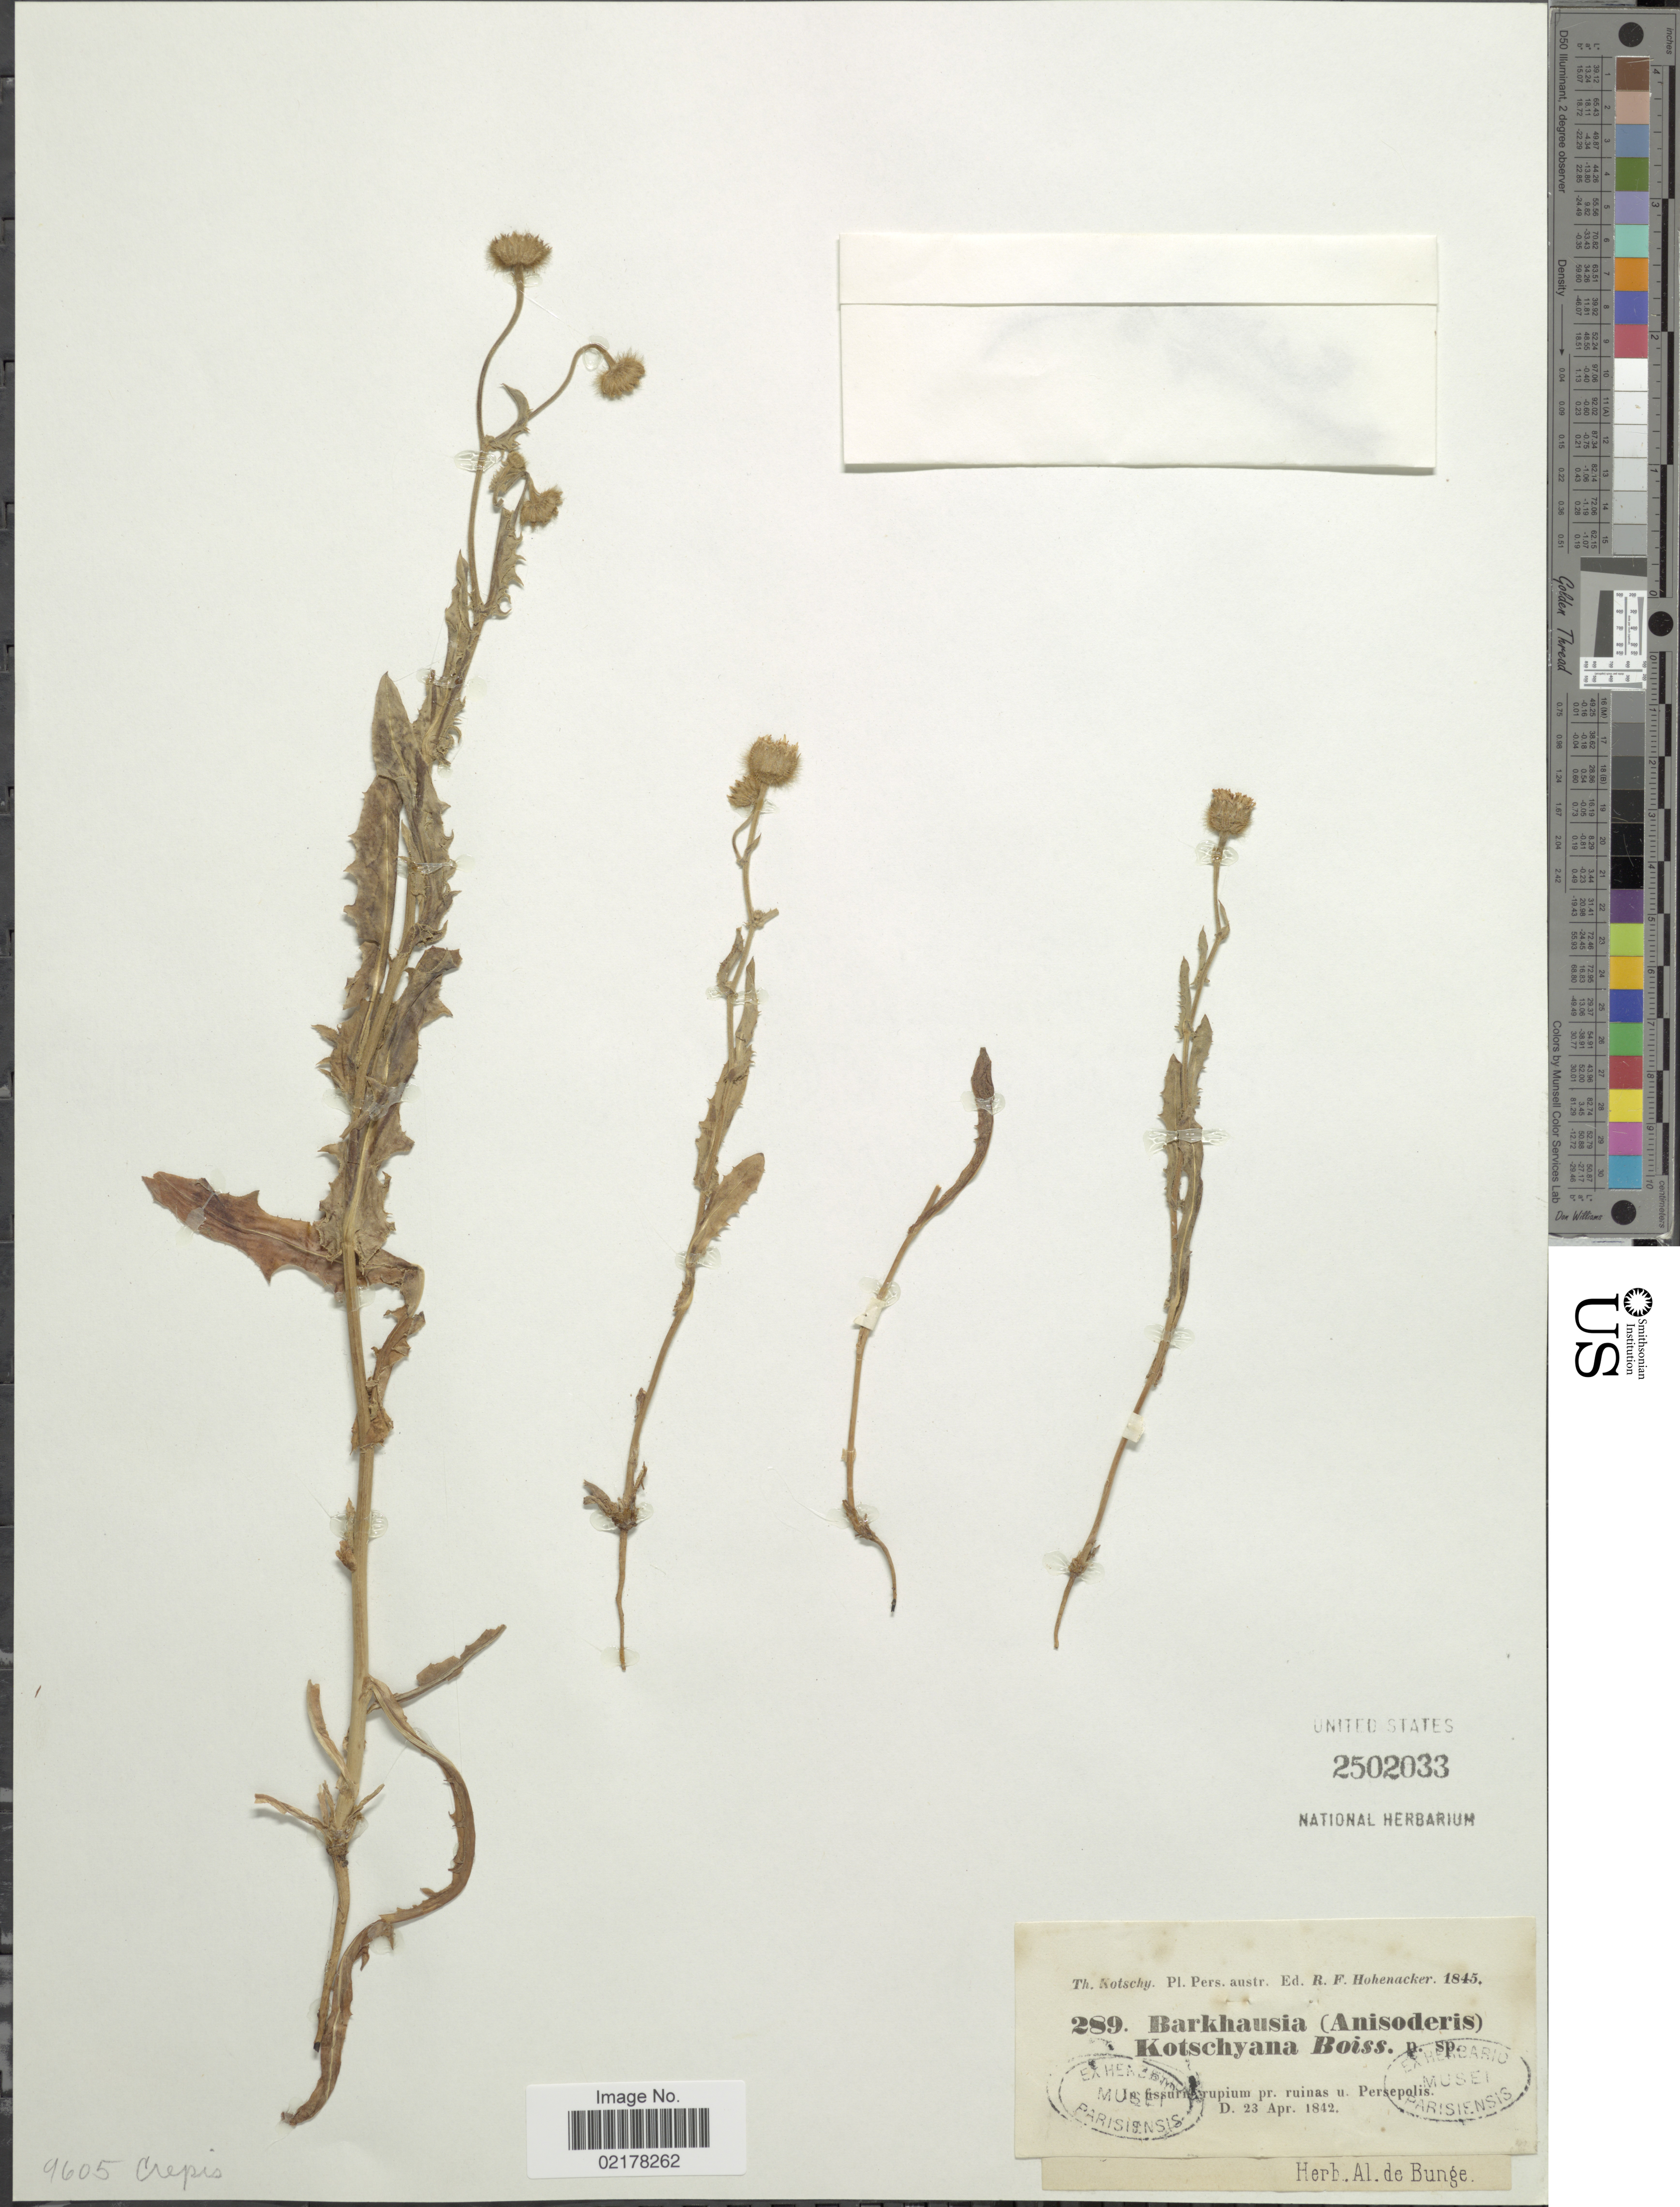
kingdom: Plantae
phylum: Tracheophyta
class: Magnoliopsida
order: Asterales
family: Asteraceae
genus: Crepis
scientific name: Crepis kotschyana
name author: (Boiss.) Boiss.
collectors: K. G. Kotschy & R. F. Hohenacker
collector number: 289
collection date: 1842-04-23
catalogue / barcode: US 2502033